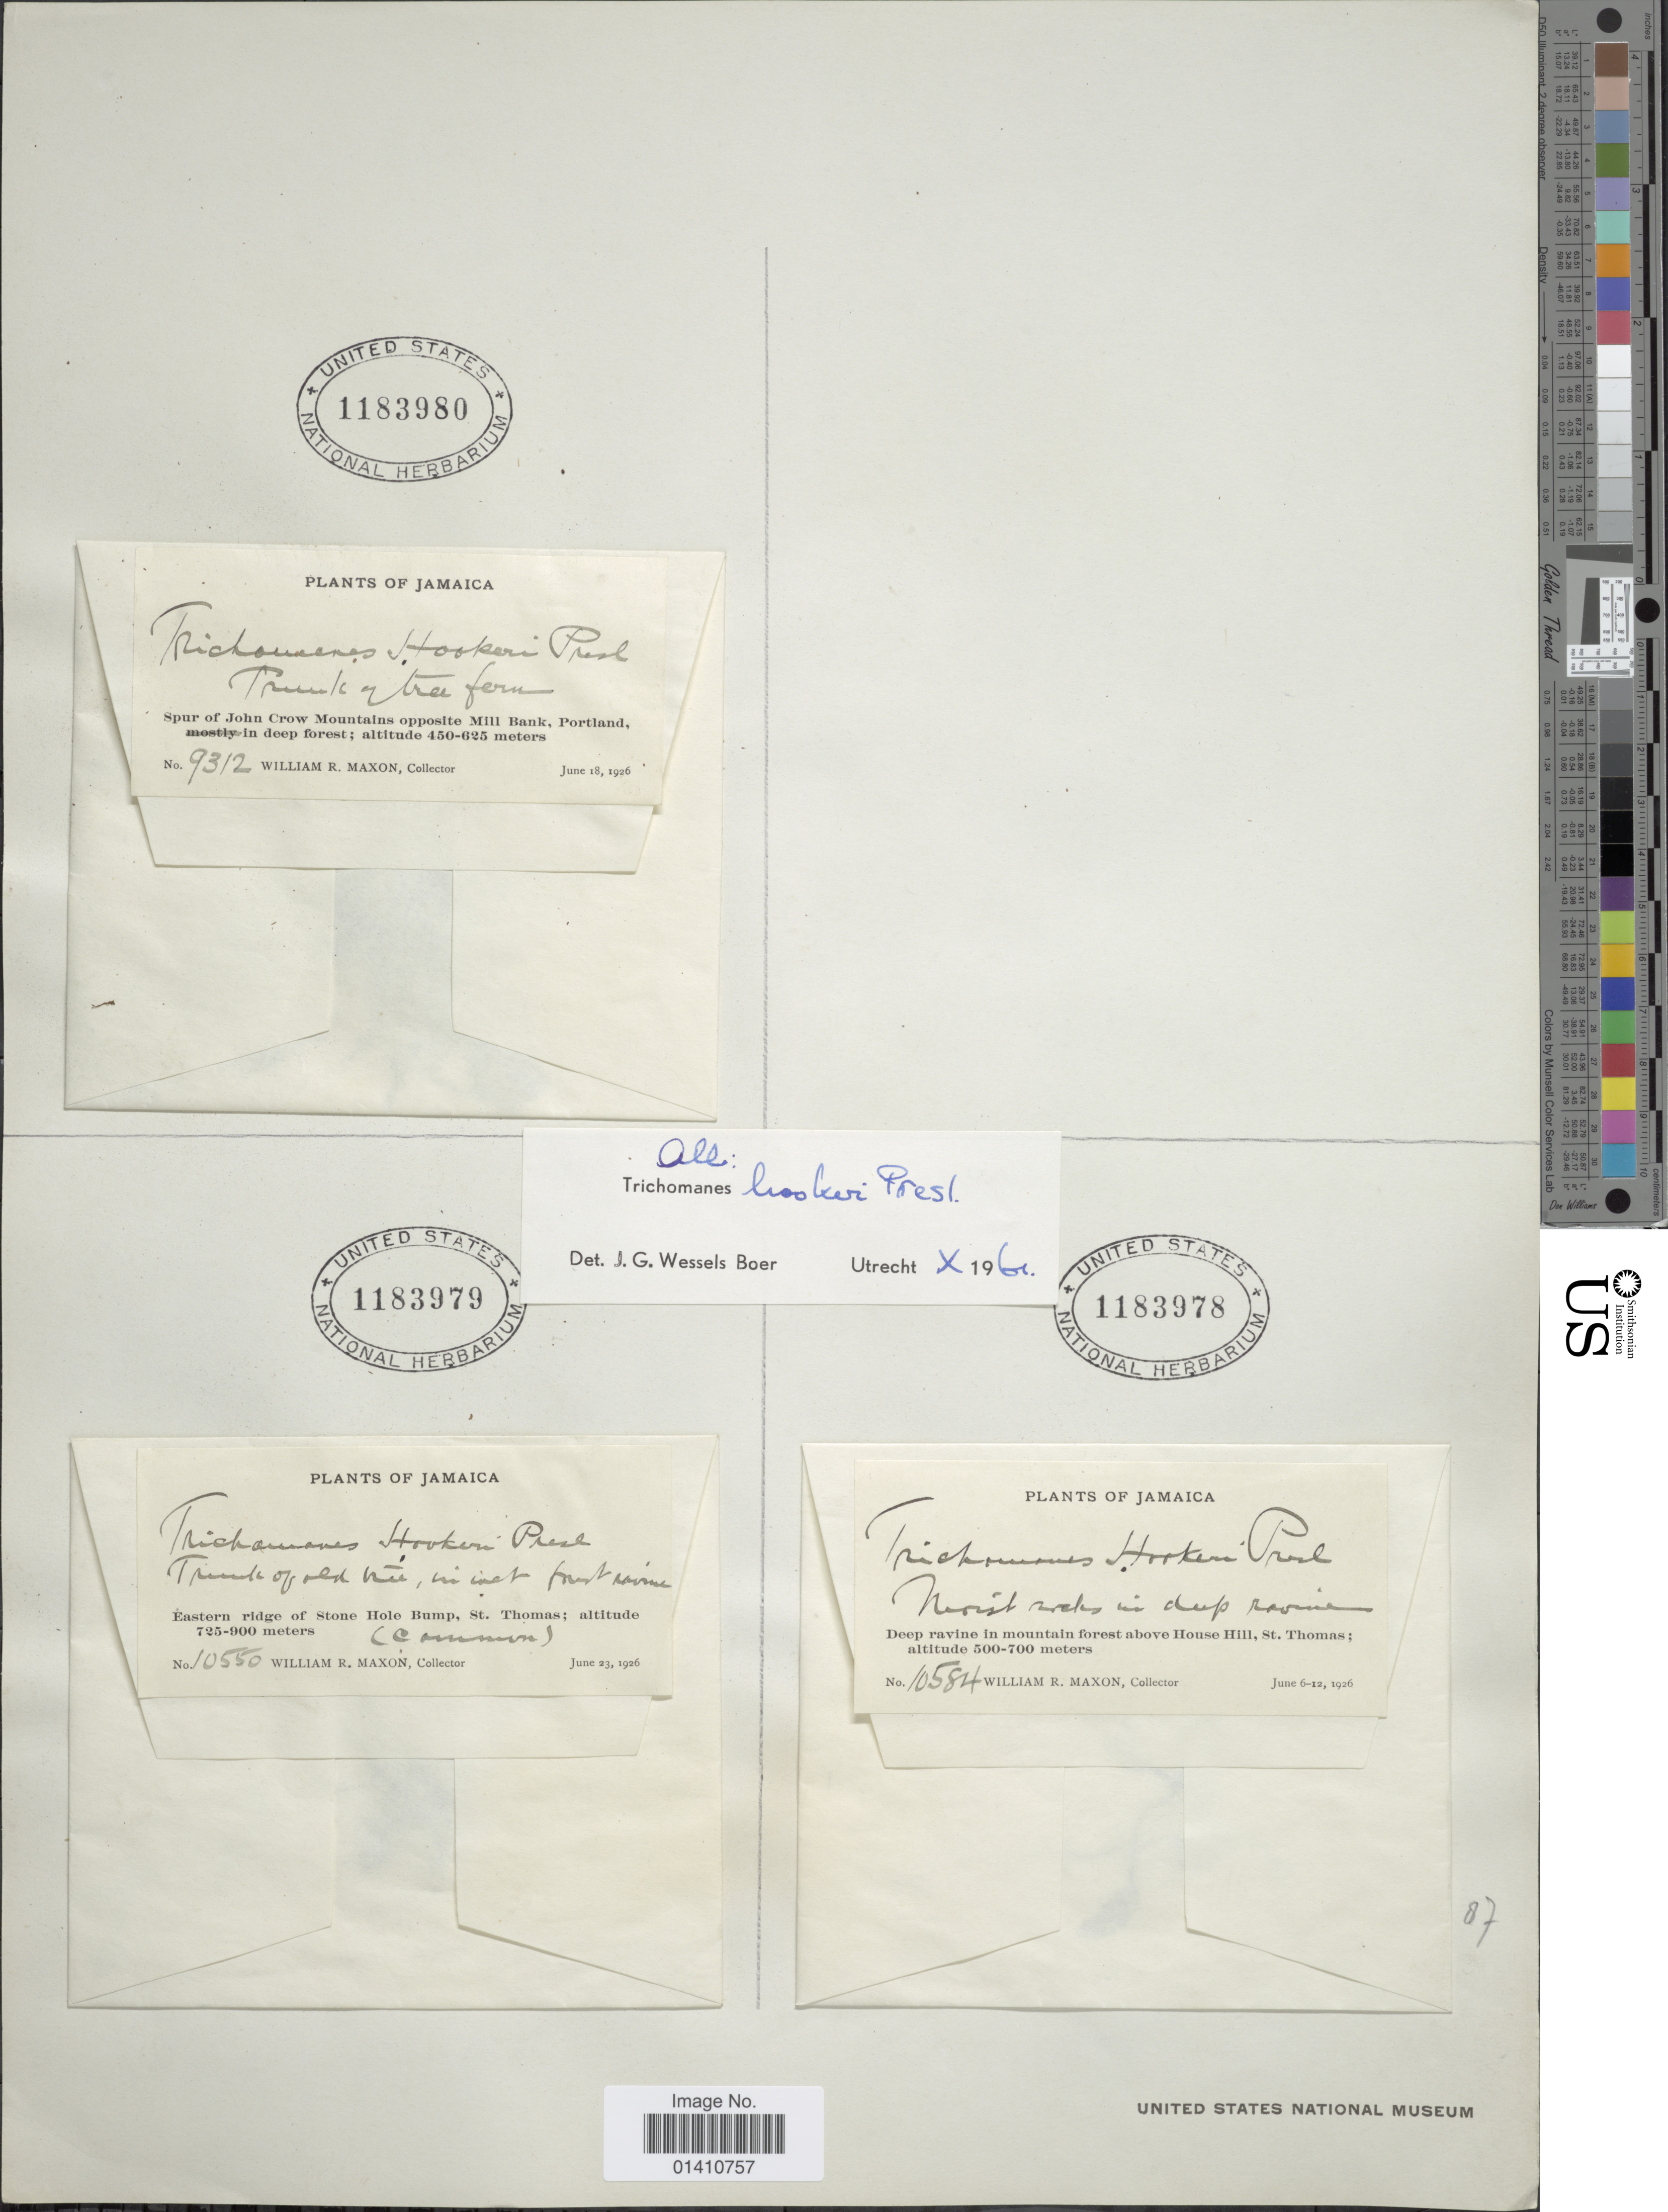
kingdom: Plantae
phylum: Tracheophyta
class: Polypodiopsida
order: Hymenophyllales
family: Hymenophyllaceae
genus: Didymoglossum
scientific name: Didymoglossum hookeri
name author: C. Presl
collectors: W. R. Maxon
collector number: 10584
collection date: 1926-06-06/1926-06-12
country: Jamaica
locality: Deep ravine in mountain forest above House Hill, St. Thomas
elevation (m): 500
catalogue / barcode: US 1183978